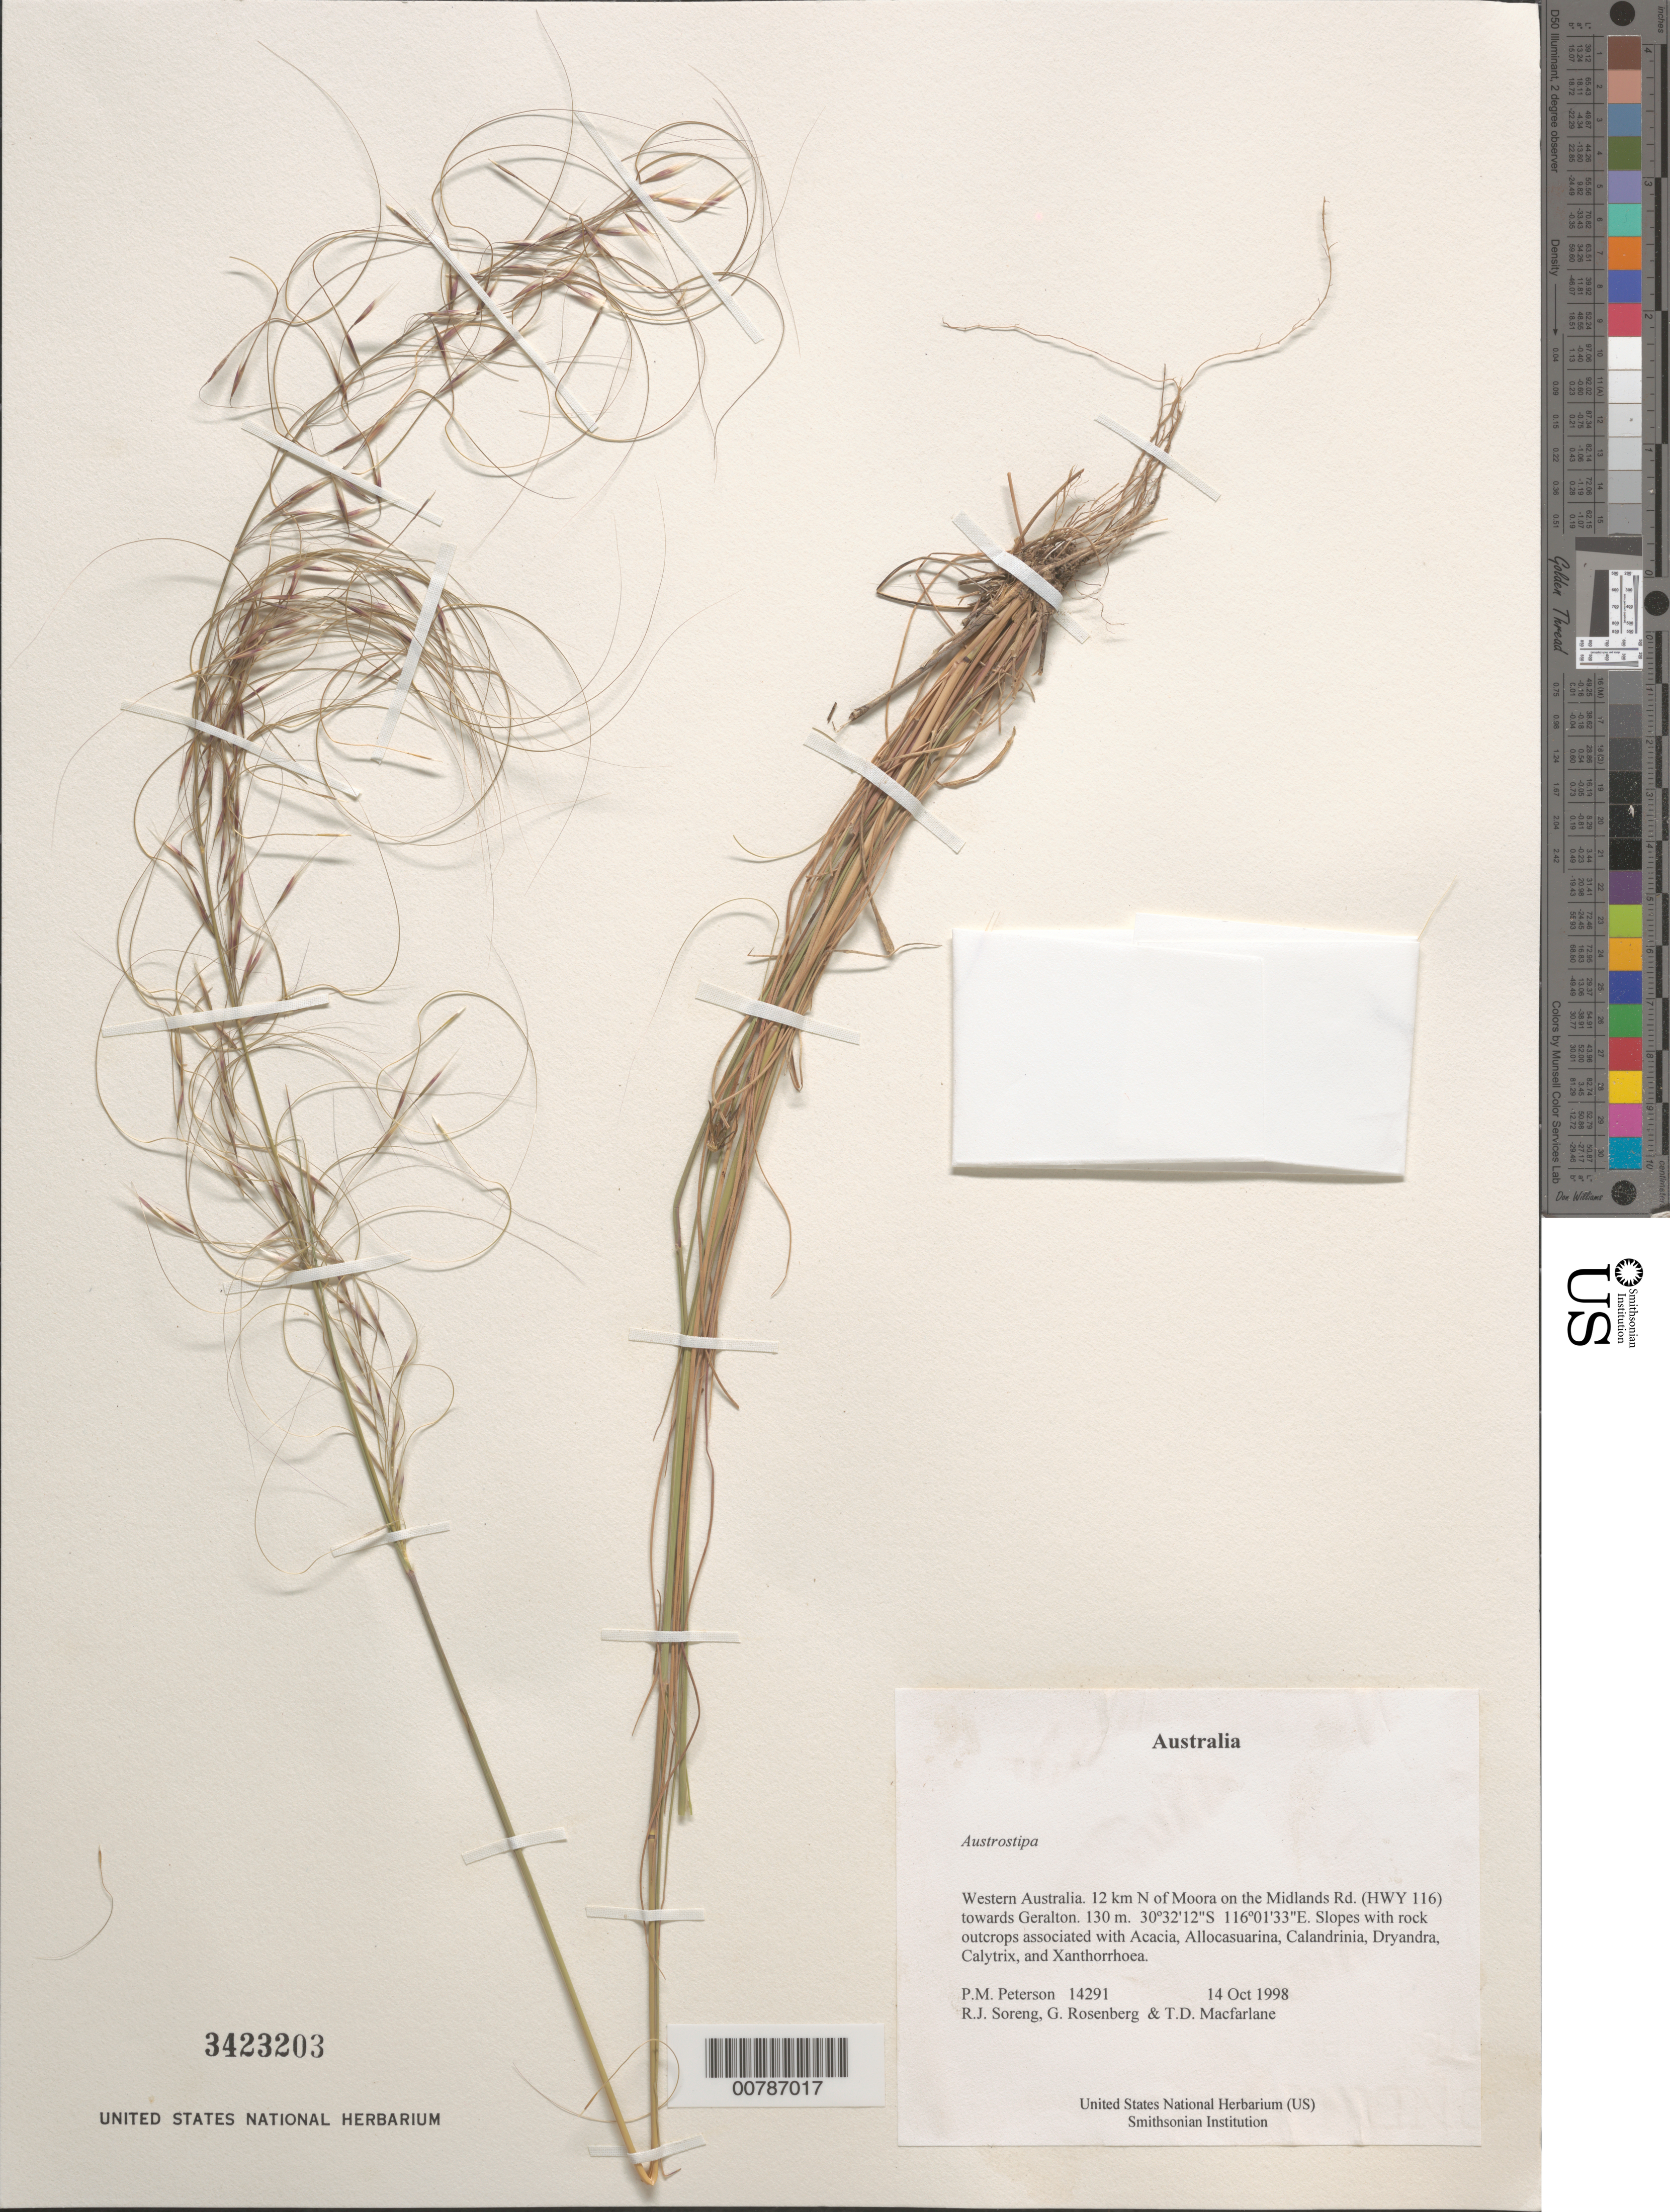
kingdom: Plantae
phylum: Tracheophyta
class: Liliopsida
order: Poales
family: Poaceae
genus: Austrostipa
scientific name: Austrostipa sp.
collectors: P. M. Peterson, R. J. Soreng, G. Rosenberg & T. Macfarlane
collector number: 14291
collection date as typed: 14 Oct 1998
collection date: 1998-10-14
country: Australia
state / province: Western Australia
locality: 12 km N of Moora on the Midlands Rd. (HWY 116) towards Geralton.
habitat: Slopes with rock outcrops associated with Acacia, Allocasuarina, Calandrinia, Dryandra, Calytrix, and Xanthorrhoea.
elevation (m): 130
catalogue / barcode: US 3423203